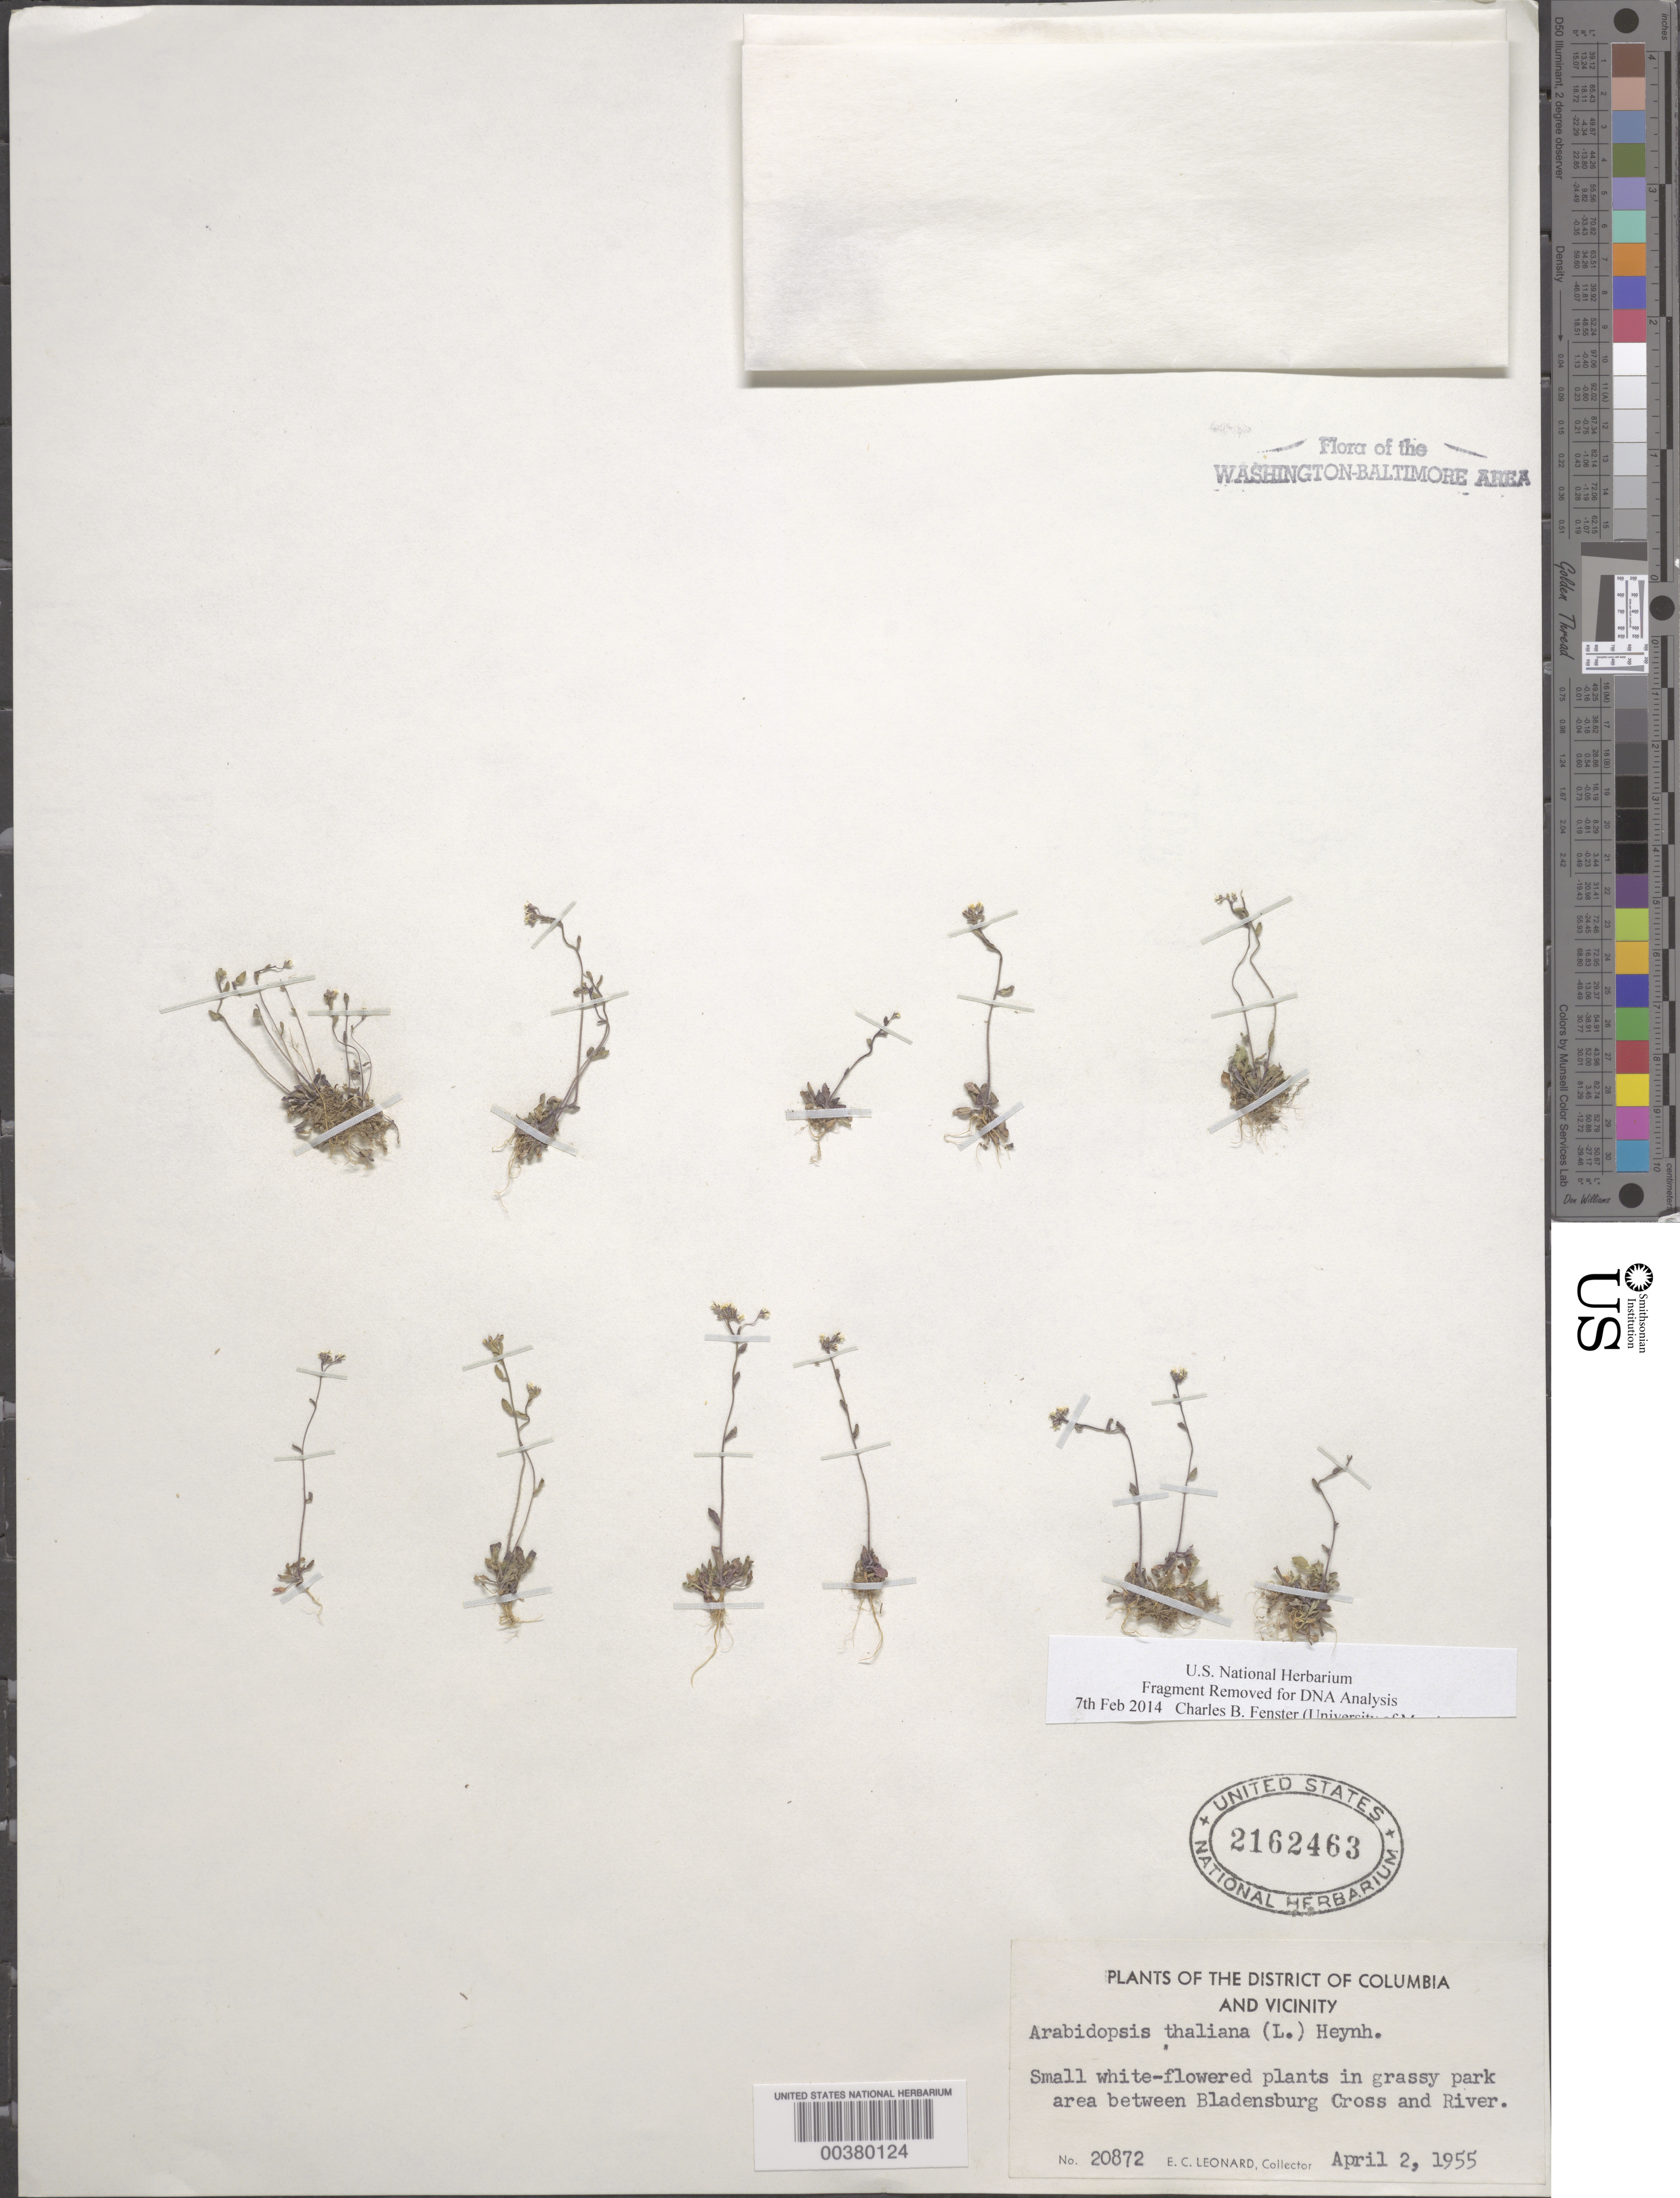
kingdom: Plantae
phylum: Tracheophyta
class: Magnoliopsida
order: Brassicales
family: Brassicaceae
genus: Arabidopsis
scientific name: Arabidopsis thaliana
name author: (L.) Heynh.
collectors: E. C. Leonard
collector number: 20872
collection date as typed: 02 Apr 1955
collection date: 1955-04-02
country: United States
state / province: Maryland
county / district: Prince George's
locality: between Bladensburg Cross and River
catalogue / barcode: US 2162463